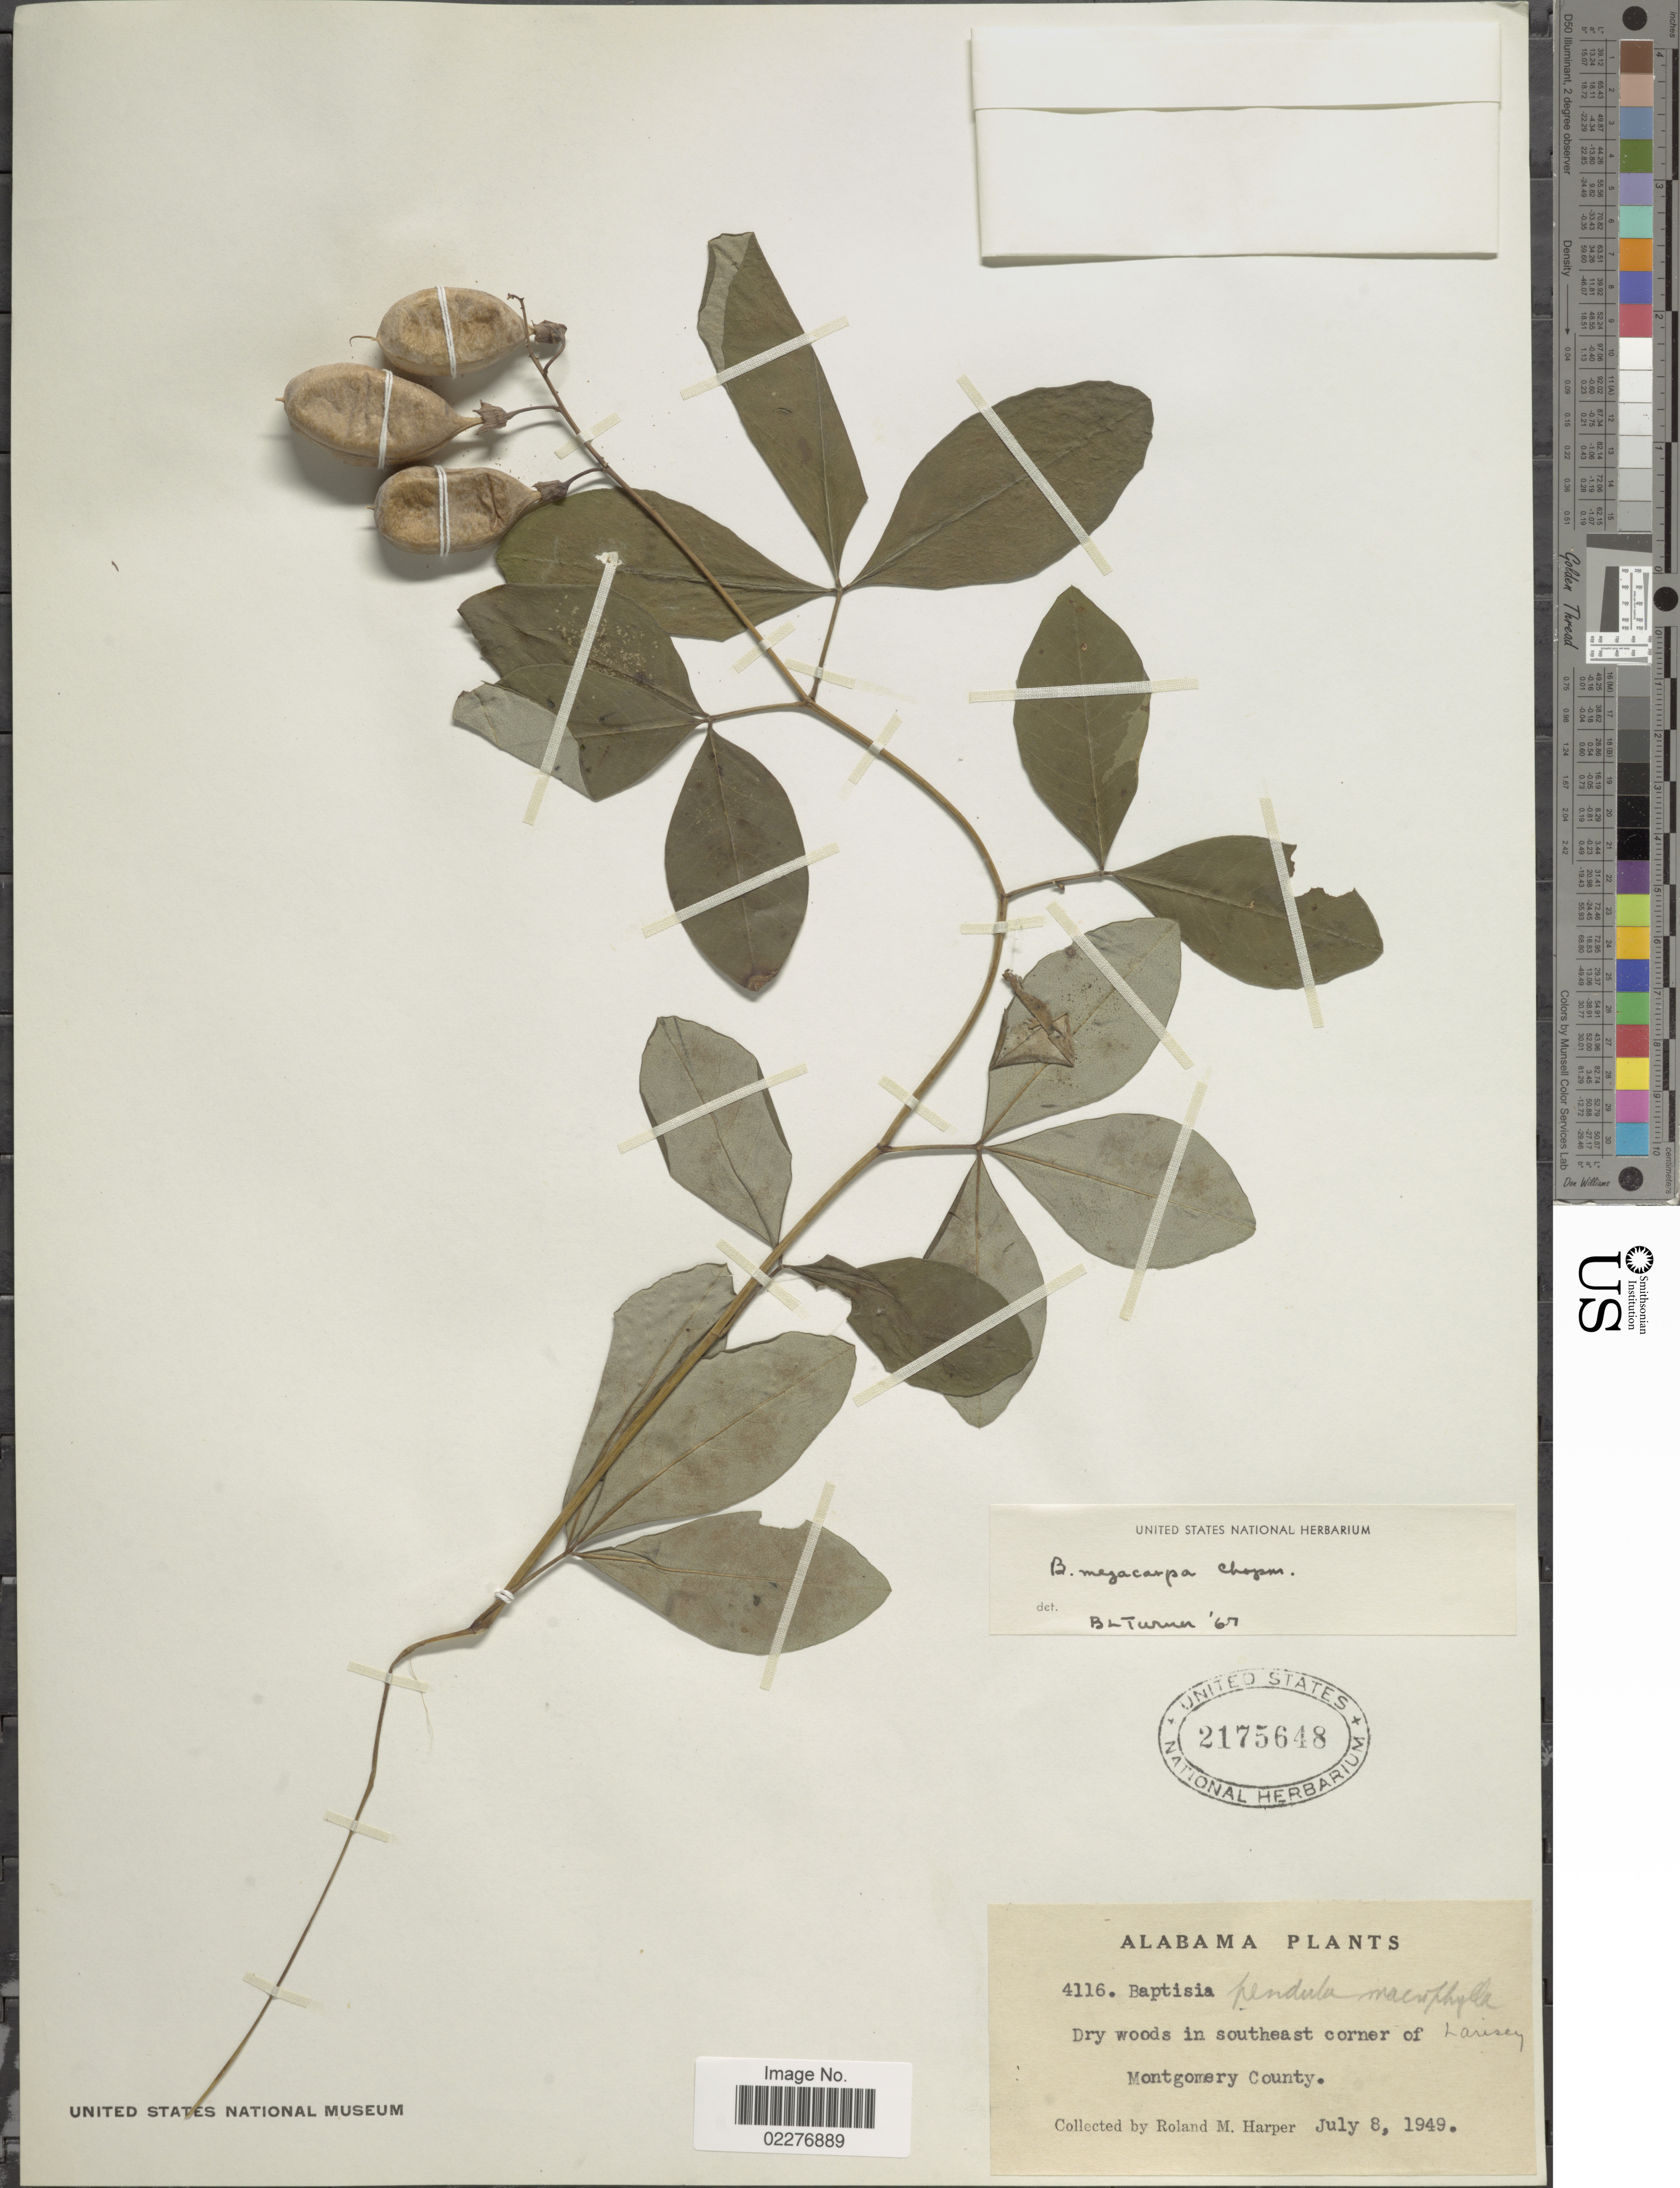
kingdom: Plantae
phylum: Tracheophyta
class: Magnoliopsida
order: Fabales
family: Fabaceae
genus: Baptisia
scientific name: Baptisia megacarpa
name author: Torr. & A. Gray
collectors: R. M. Harper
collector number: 4116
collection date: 1949-07-08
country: United States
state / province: Alabama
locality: Dry woods in southeast corner of Montgomery County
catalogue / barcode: US 2175648